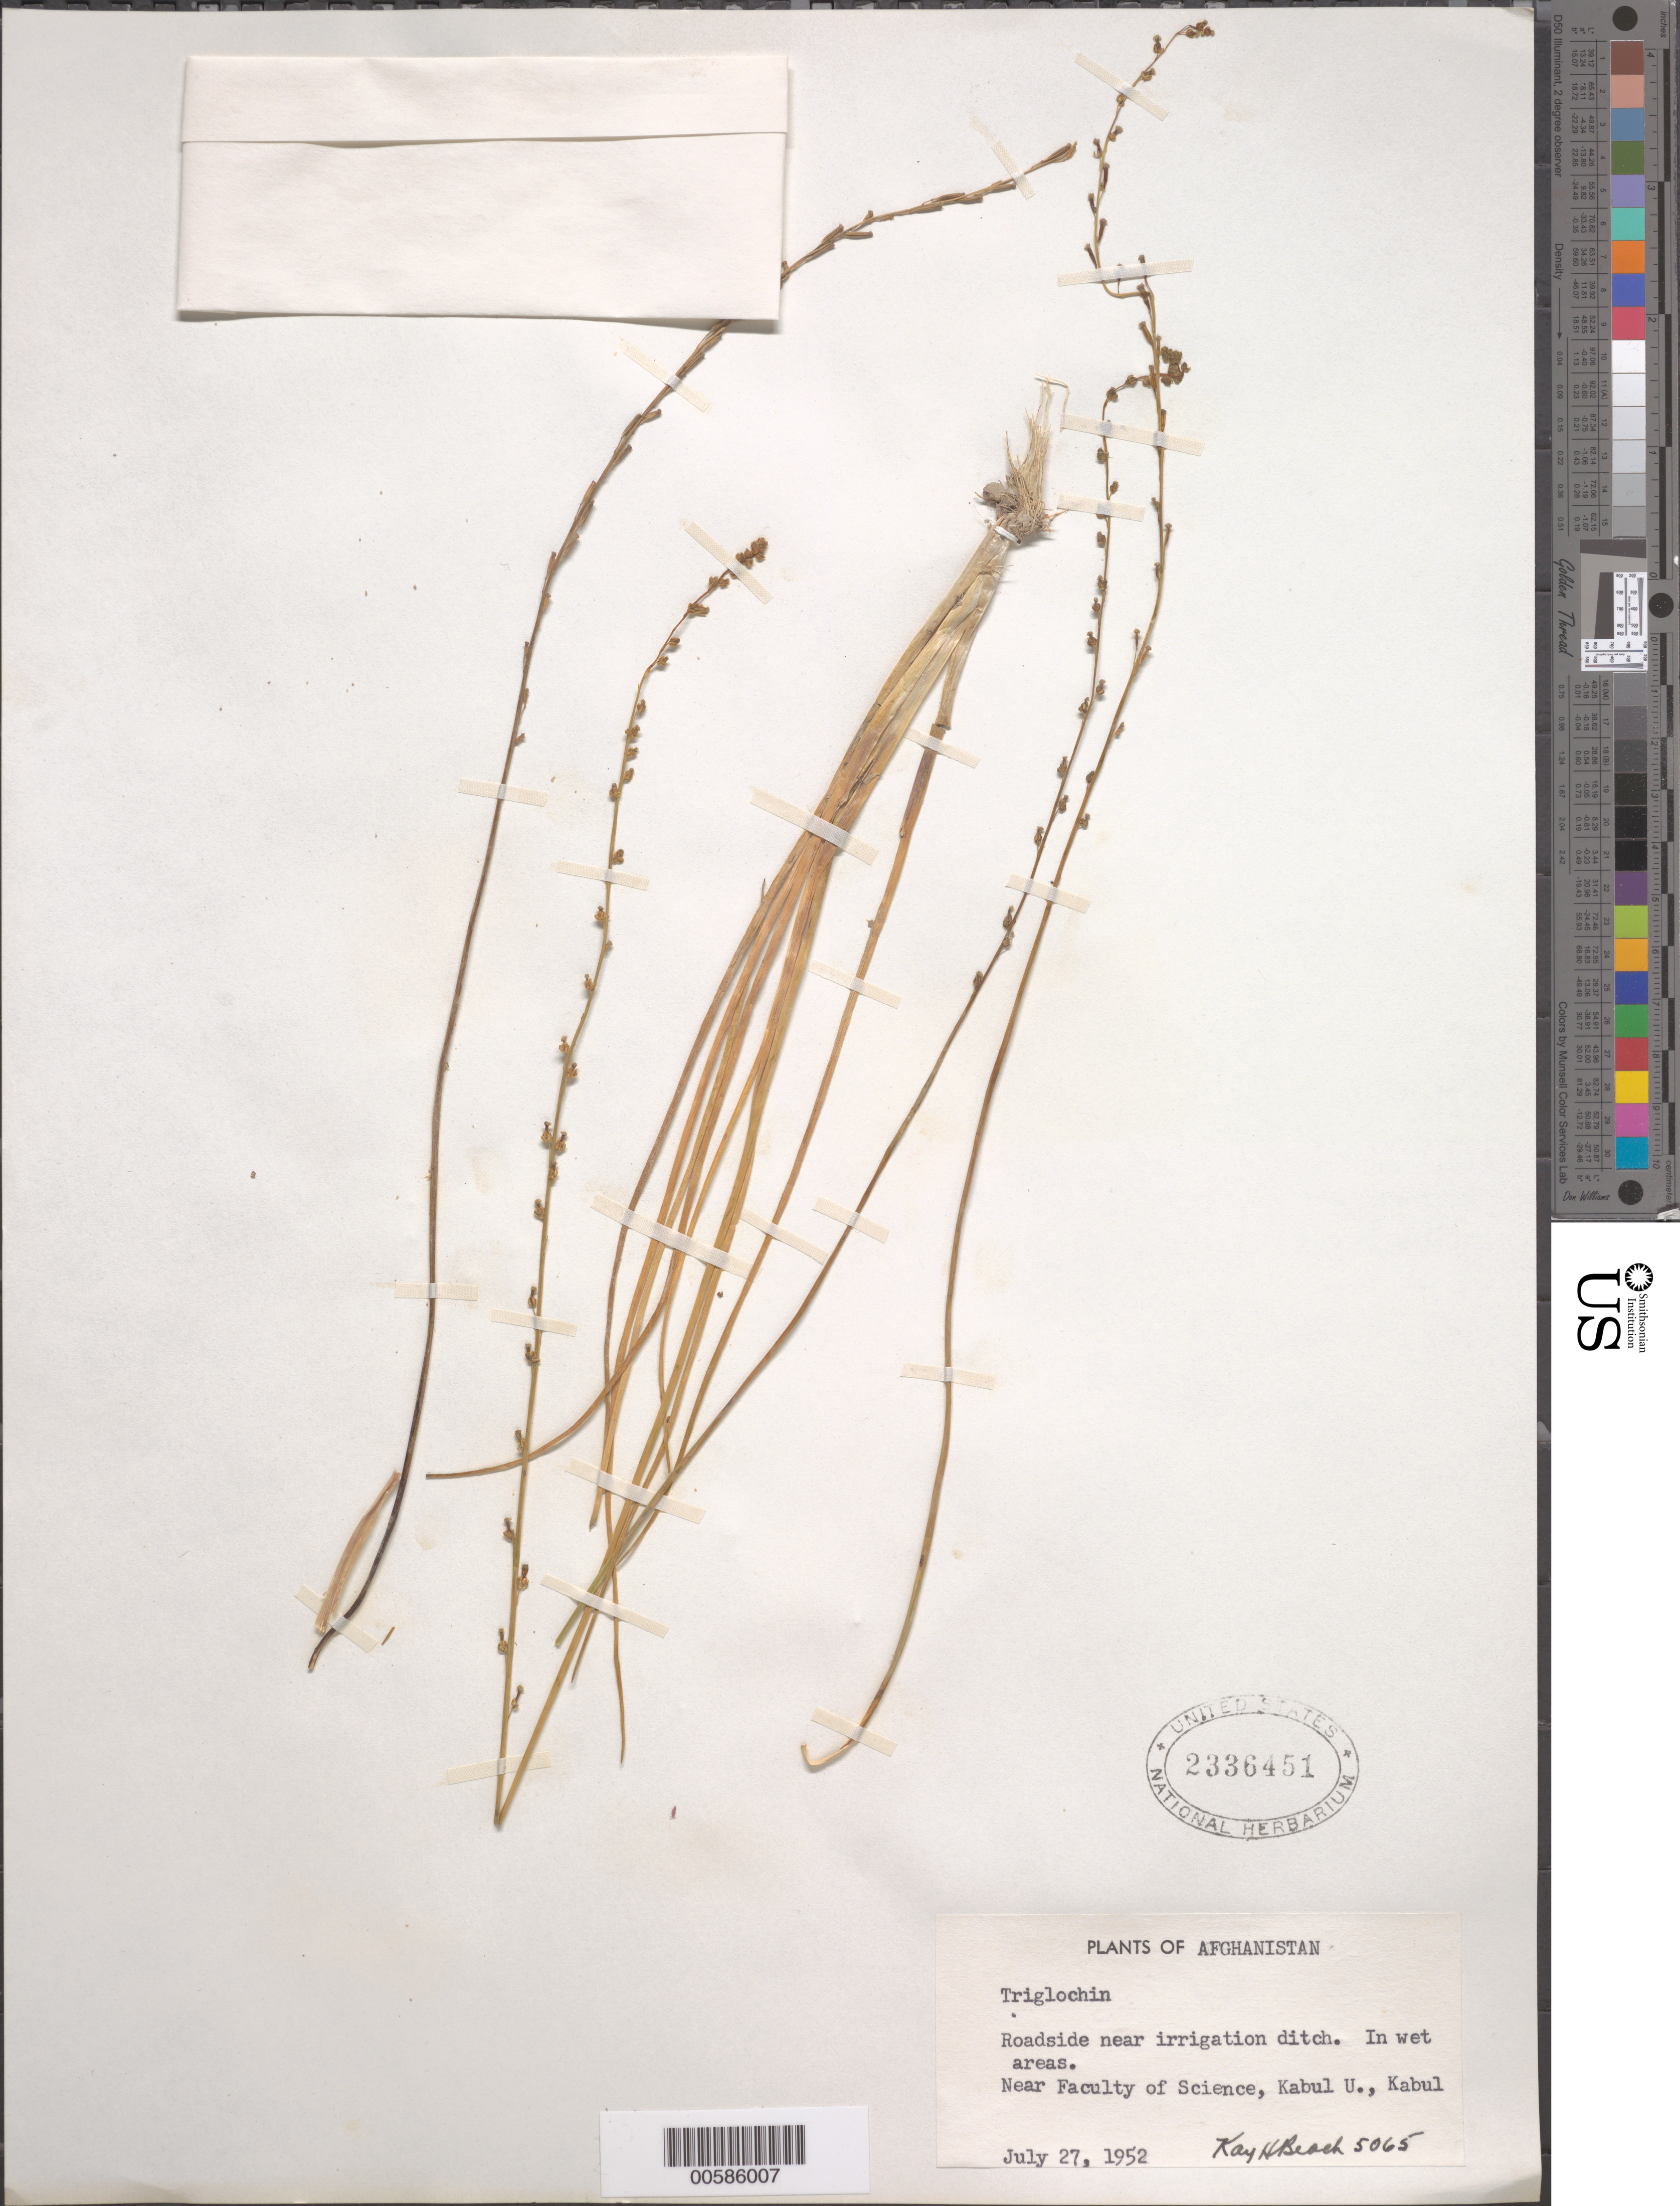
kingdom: Plantae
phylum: Tracheophyta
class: Liliopsida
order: Alismatales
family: Juncaginaceae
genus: Triglochin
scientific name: Triglochin sp.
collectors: K. H. Beach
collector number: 5065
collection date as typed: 27 Jul 1952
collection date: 1952-07-27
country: Afghanistan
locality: Near Faculty of Science, Kabul U., Kabul.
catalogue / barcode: US 2336451